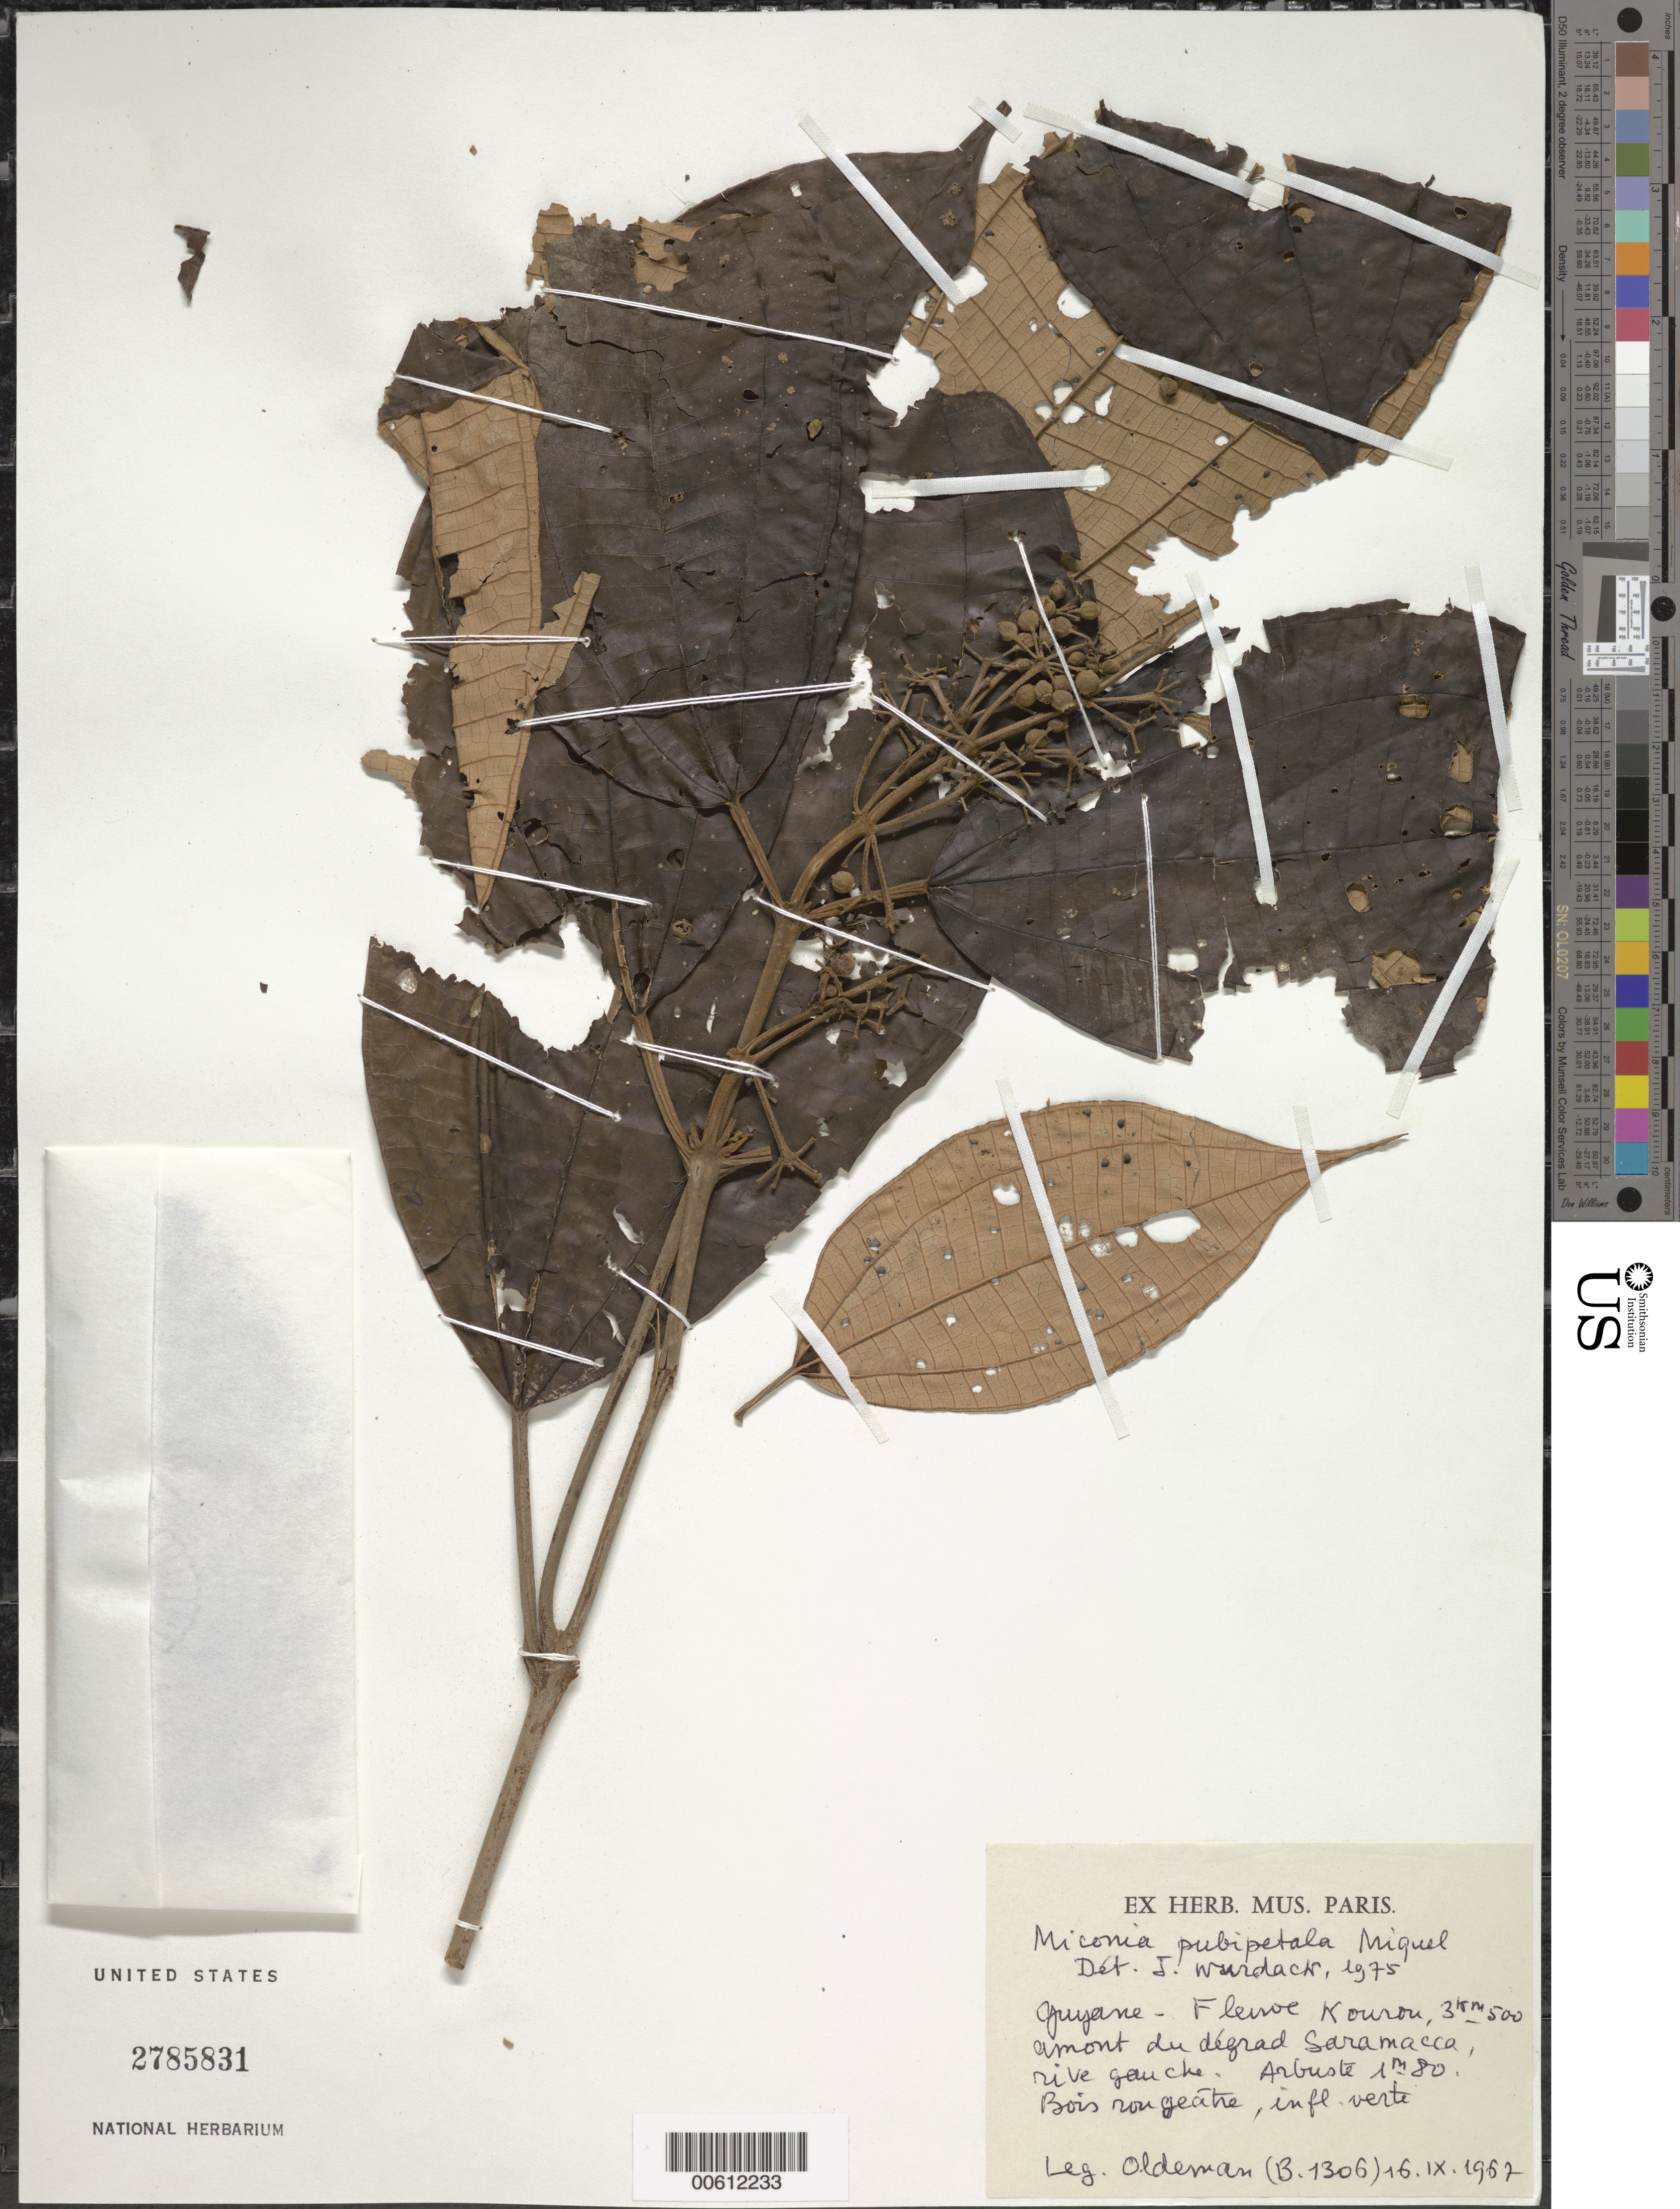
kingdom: Plantae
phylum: Tracheophyta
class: Magnoliopsida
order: Myrtales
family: Melastomataceae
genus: Miconia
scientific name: Miconia pubipetala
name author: Miq.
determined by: Wurdack, John J., (US), US (UNITED STATES)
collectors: R. Oldeman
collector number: B 1306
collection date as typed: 16-Sep-67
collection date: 1967-09-16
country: French Guiana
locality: Fleuve Kourou, Saramacca R.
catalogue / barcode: US 2785831